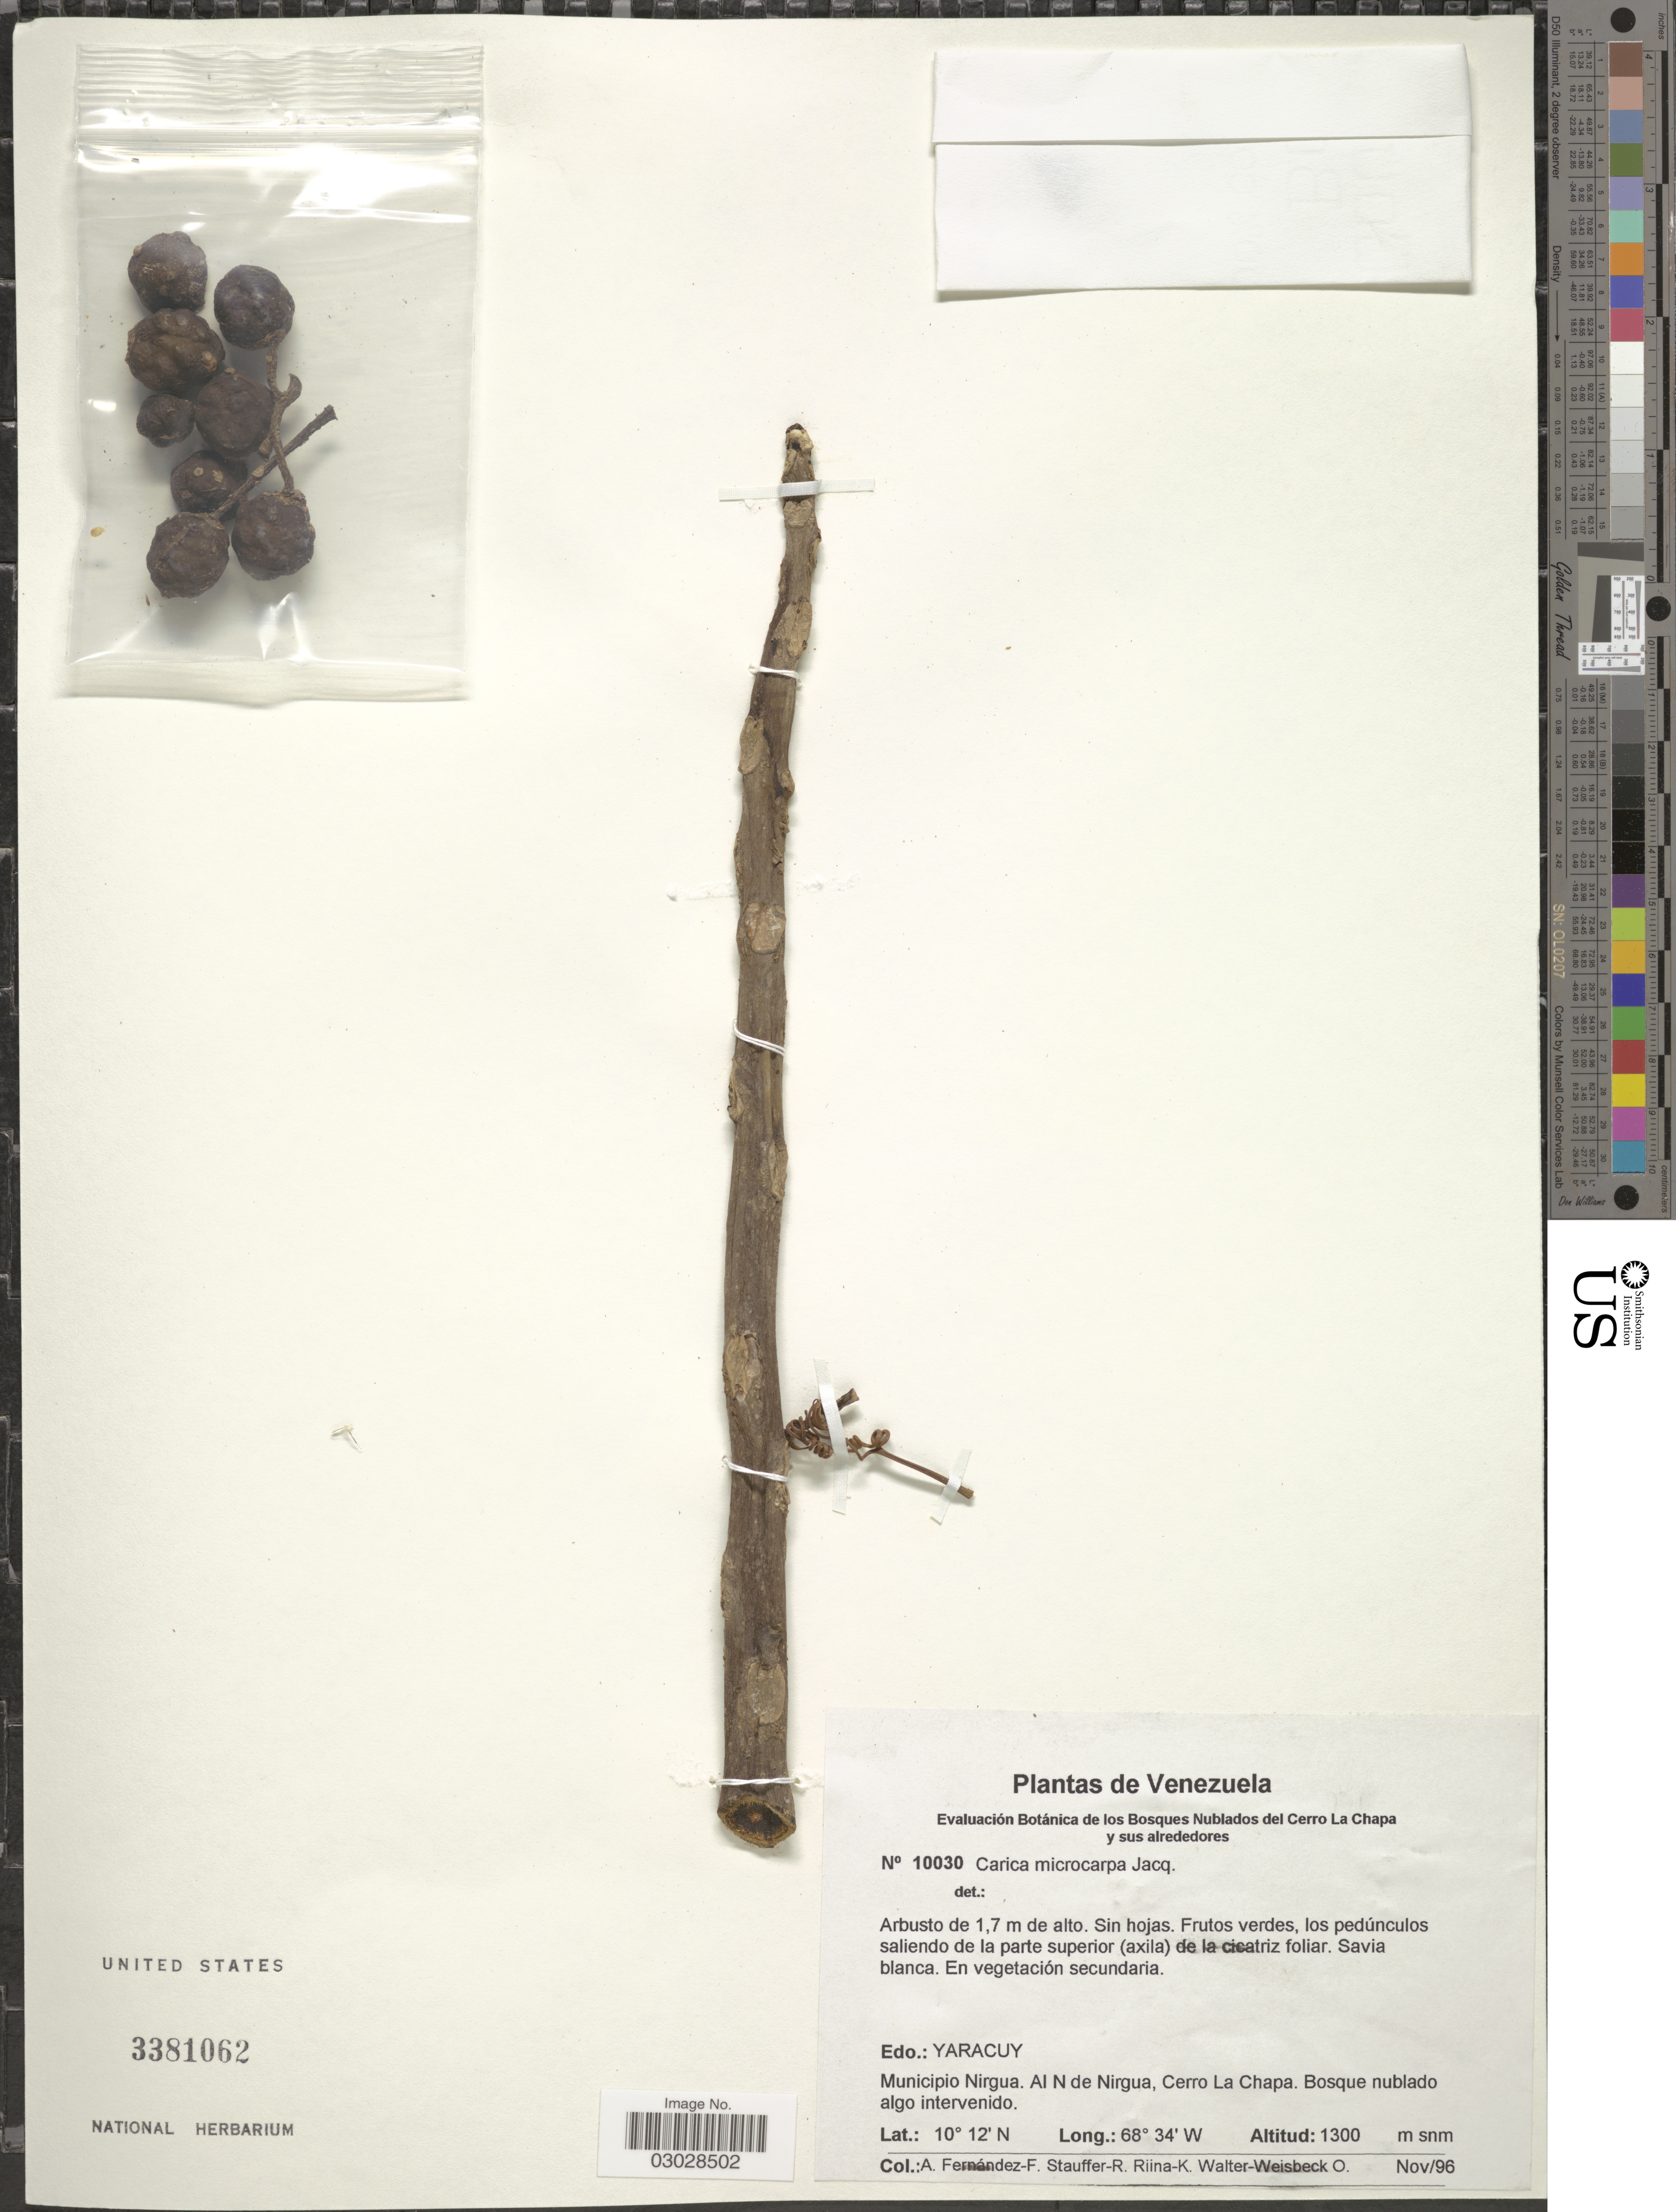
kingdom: Plantae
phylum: Tracheophyta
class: Magnoliopsida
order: Brassicales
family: Caricaceae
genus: Vasconcellea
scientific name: Vasconcellea microcarpa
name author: (Jacq.) A. DC.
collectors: A. Fernandez, F. W. Stauffer, R. Riina, K. Walter-Weissbeck & O. Kunert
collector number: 10030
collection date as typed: Transcribed d/m/y: /11/96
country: Venezuela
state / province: Yaracuy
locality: Municipio Nirgua. Al N de Nirgua, Cerro La Chapa.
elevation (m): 1300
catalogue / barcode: US 3381062